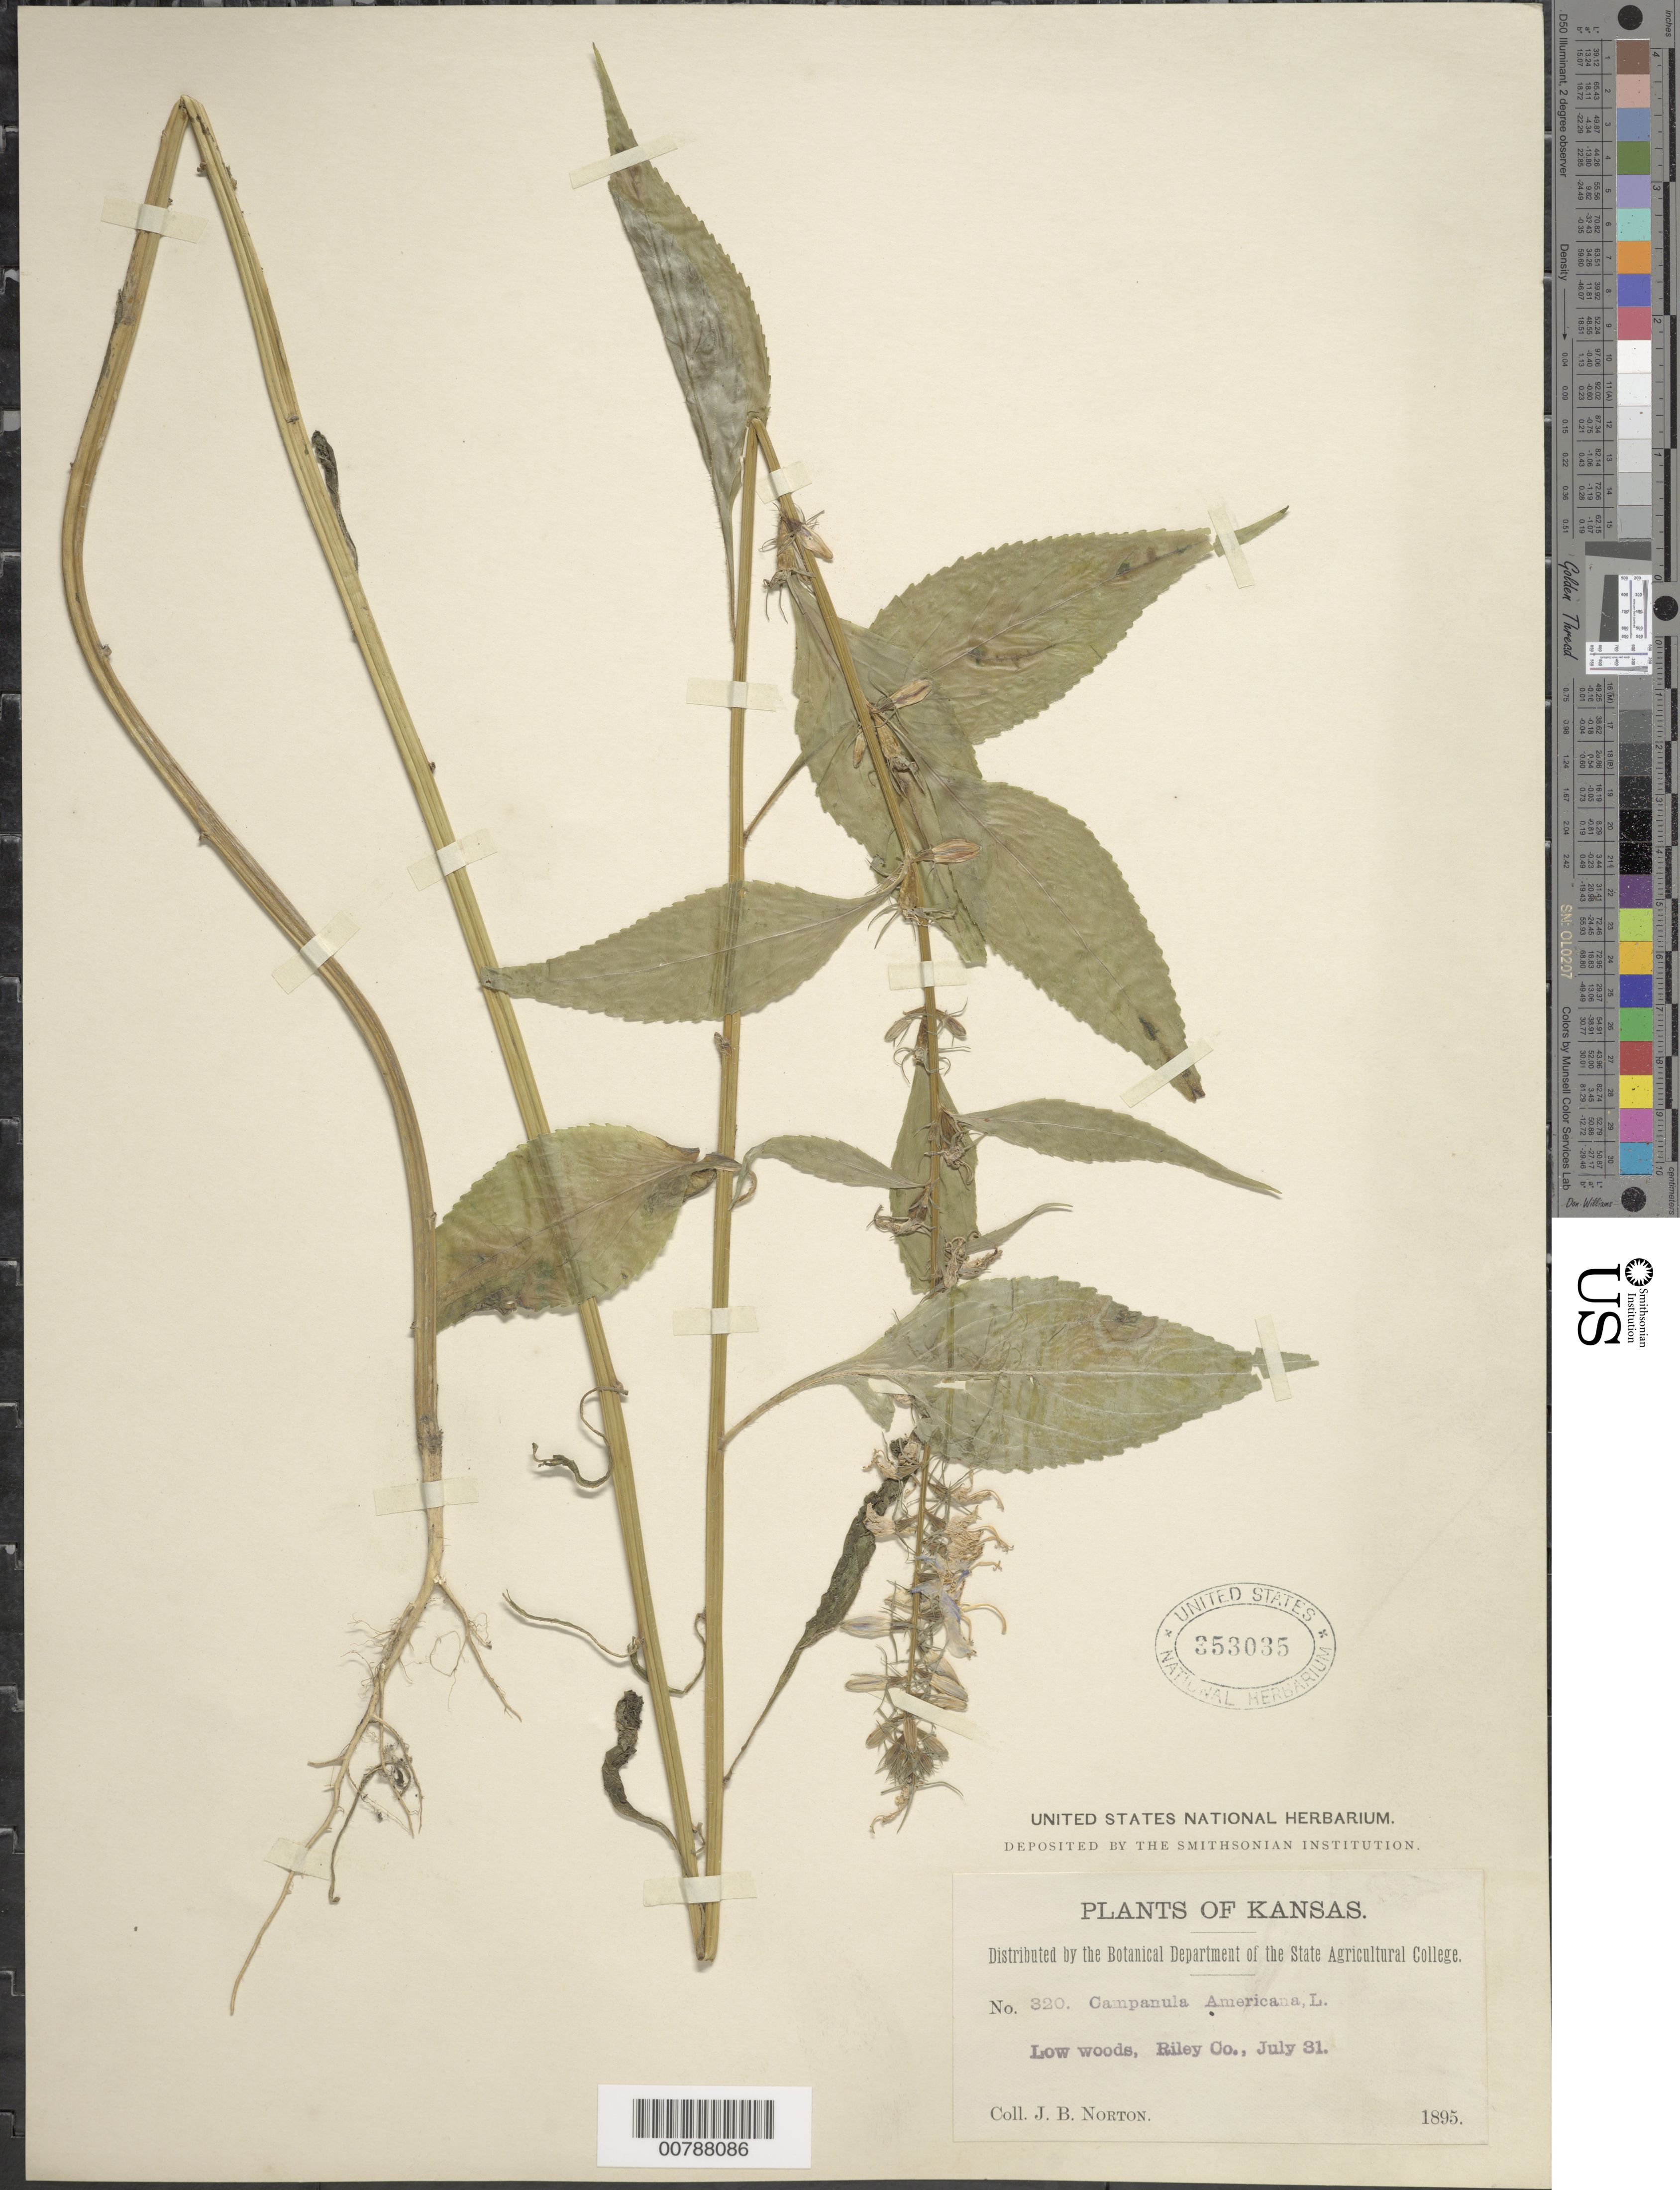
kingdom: Plantae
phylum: Tracheophyta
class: Magnoliopsida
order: Asterales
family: Campanulaceae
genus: Campanula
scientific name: Campanula americana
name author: L.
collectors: R. Cratty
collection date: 1897-07-24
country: United States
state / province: Minnesota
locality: E. shore, Iowa Lake, South Minnesota.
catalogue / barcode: US 434474-2